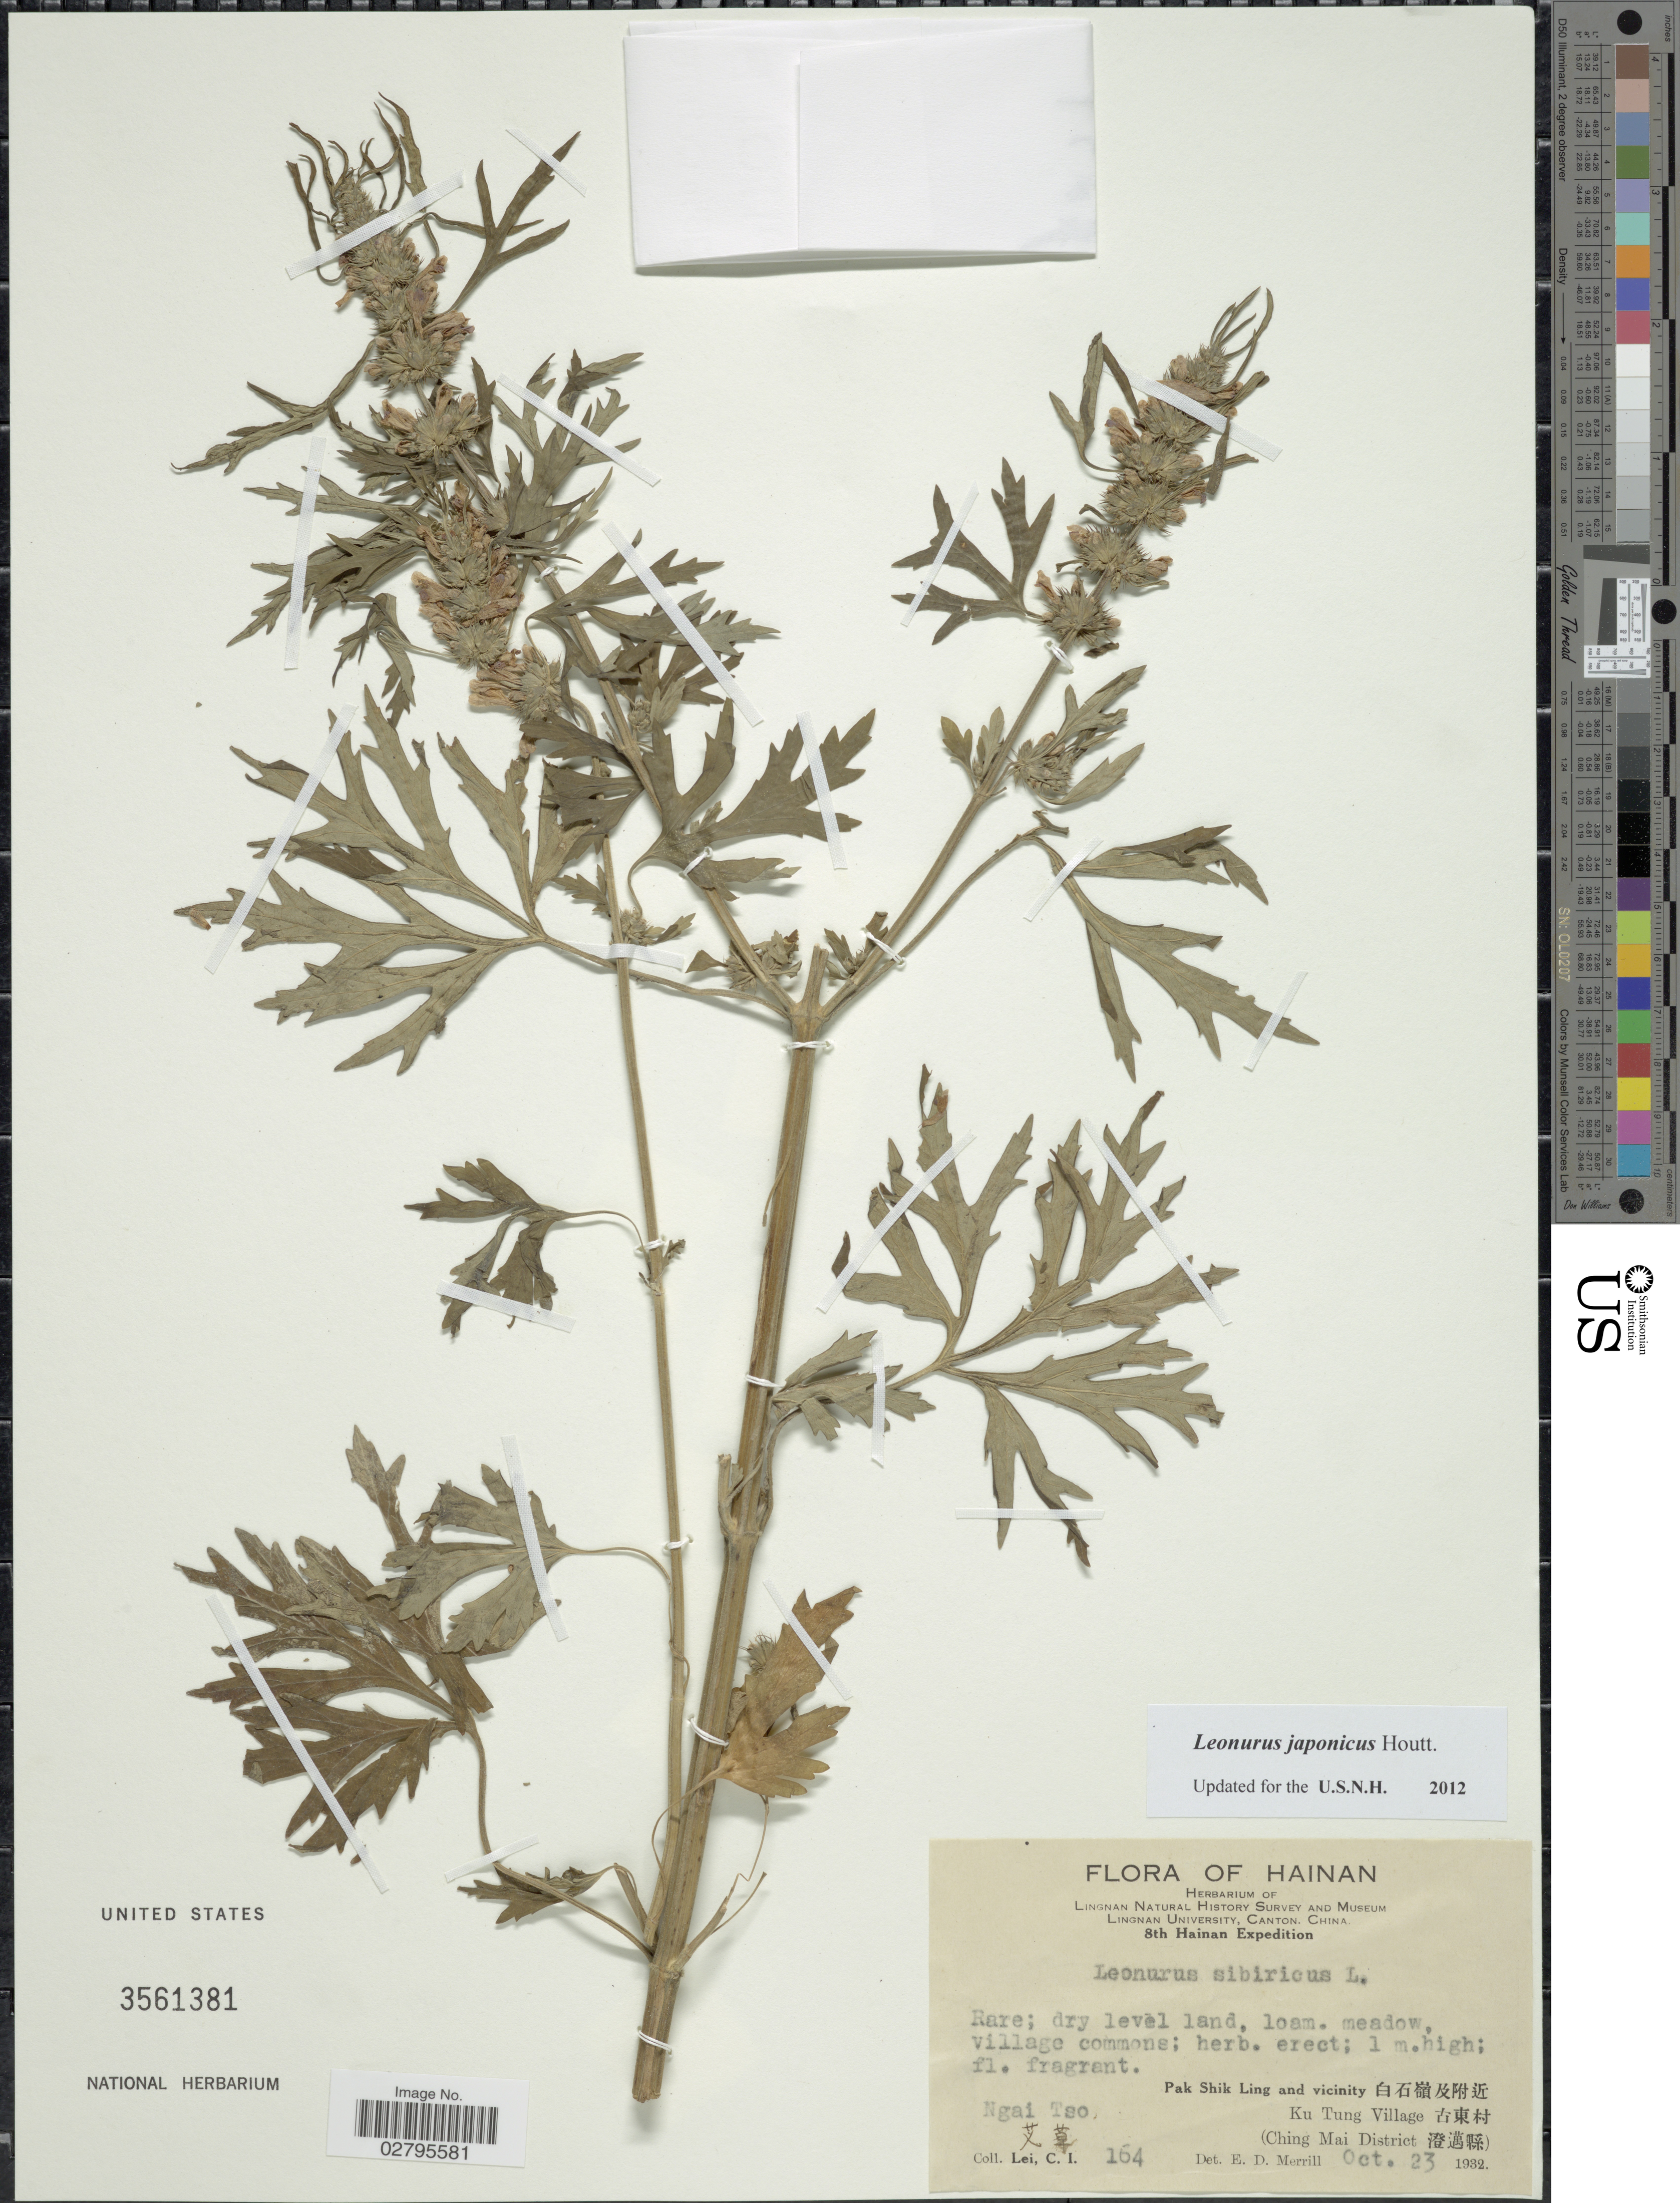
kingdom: Plantae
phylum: Tracheophyta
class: Magnoliopsida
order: Lamiales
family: Lamiaceae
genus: Leonurus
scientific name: Leonurus japonicus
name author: Houtt.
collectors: C. I. Lei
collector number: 164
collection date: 1932-10-23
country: China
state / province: Hainan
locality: Ngai Tso. Pak Shik Ling and vicinity. Ku Tung Village. (Ching Mai District).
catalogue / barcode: US 3561381